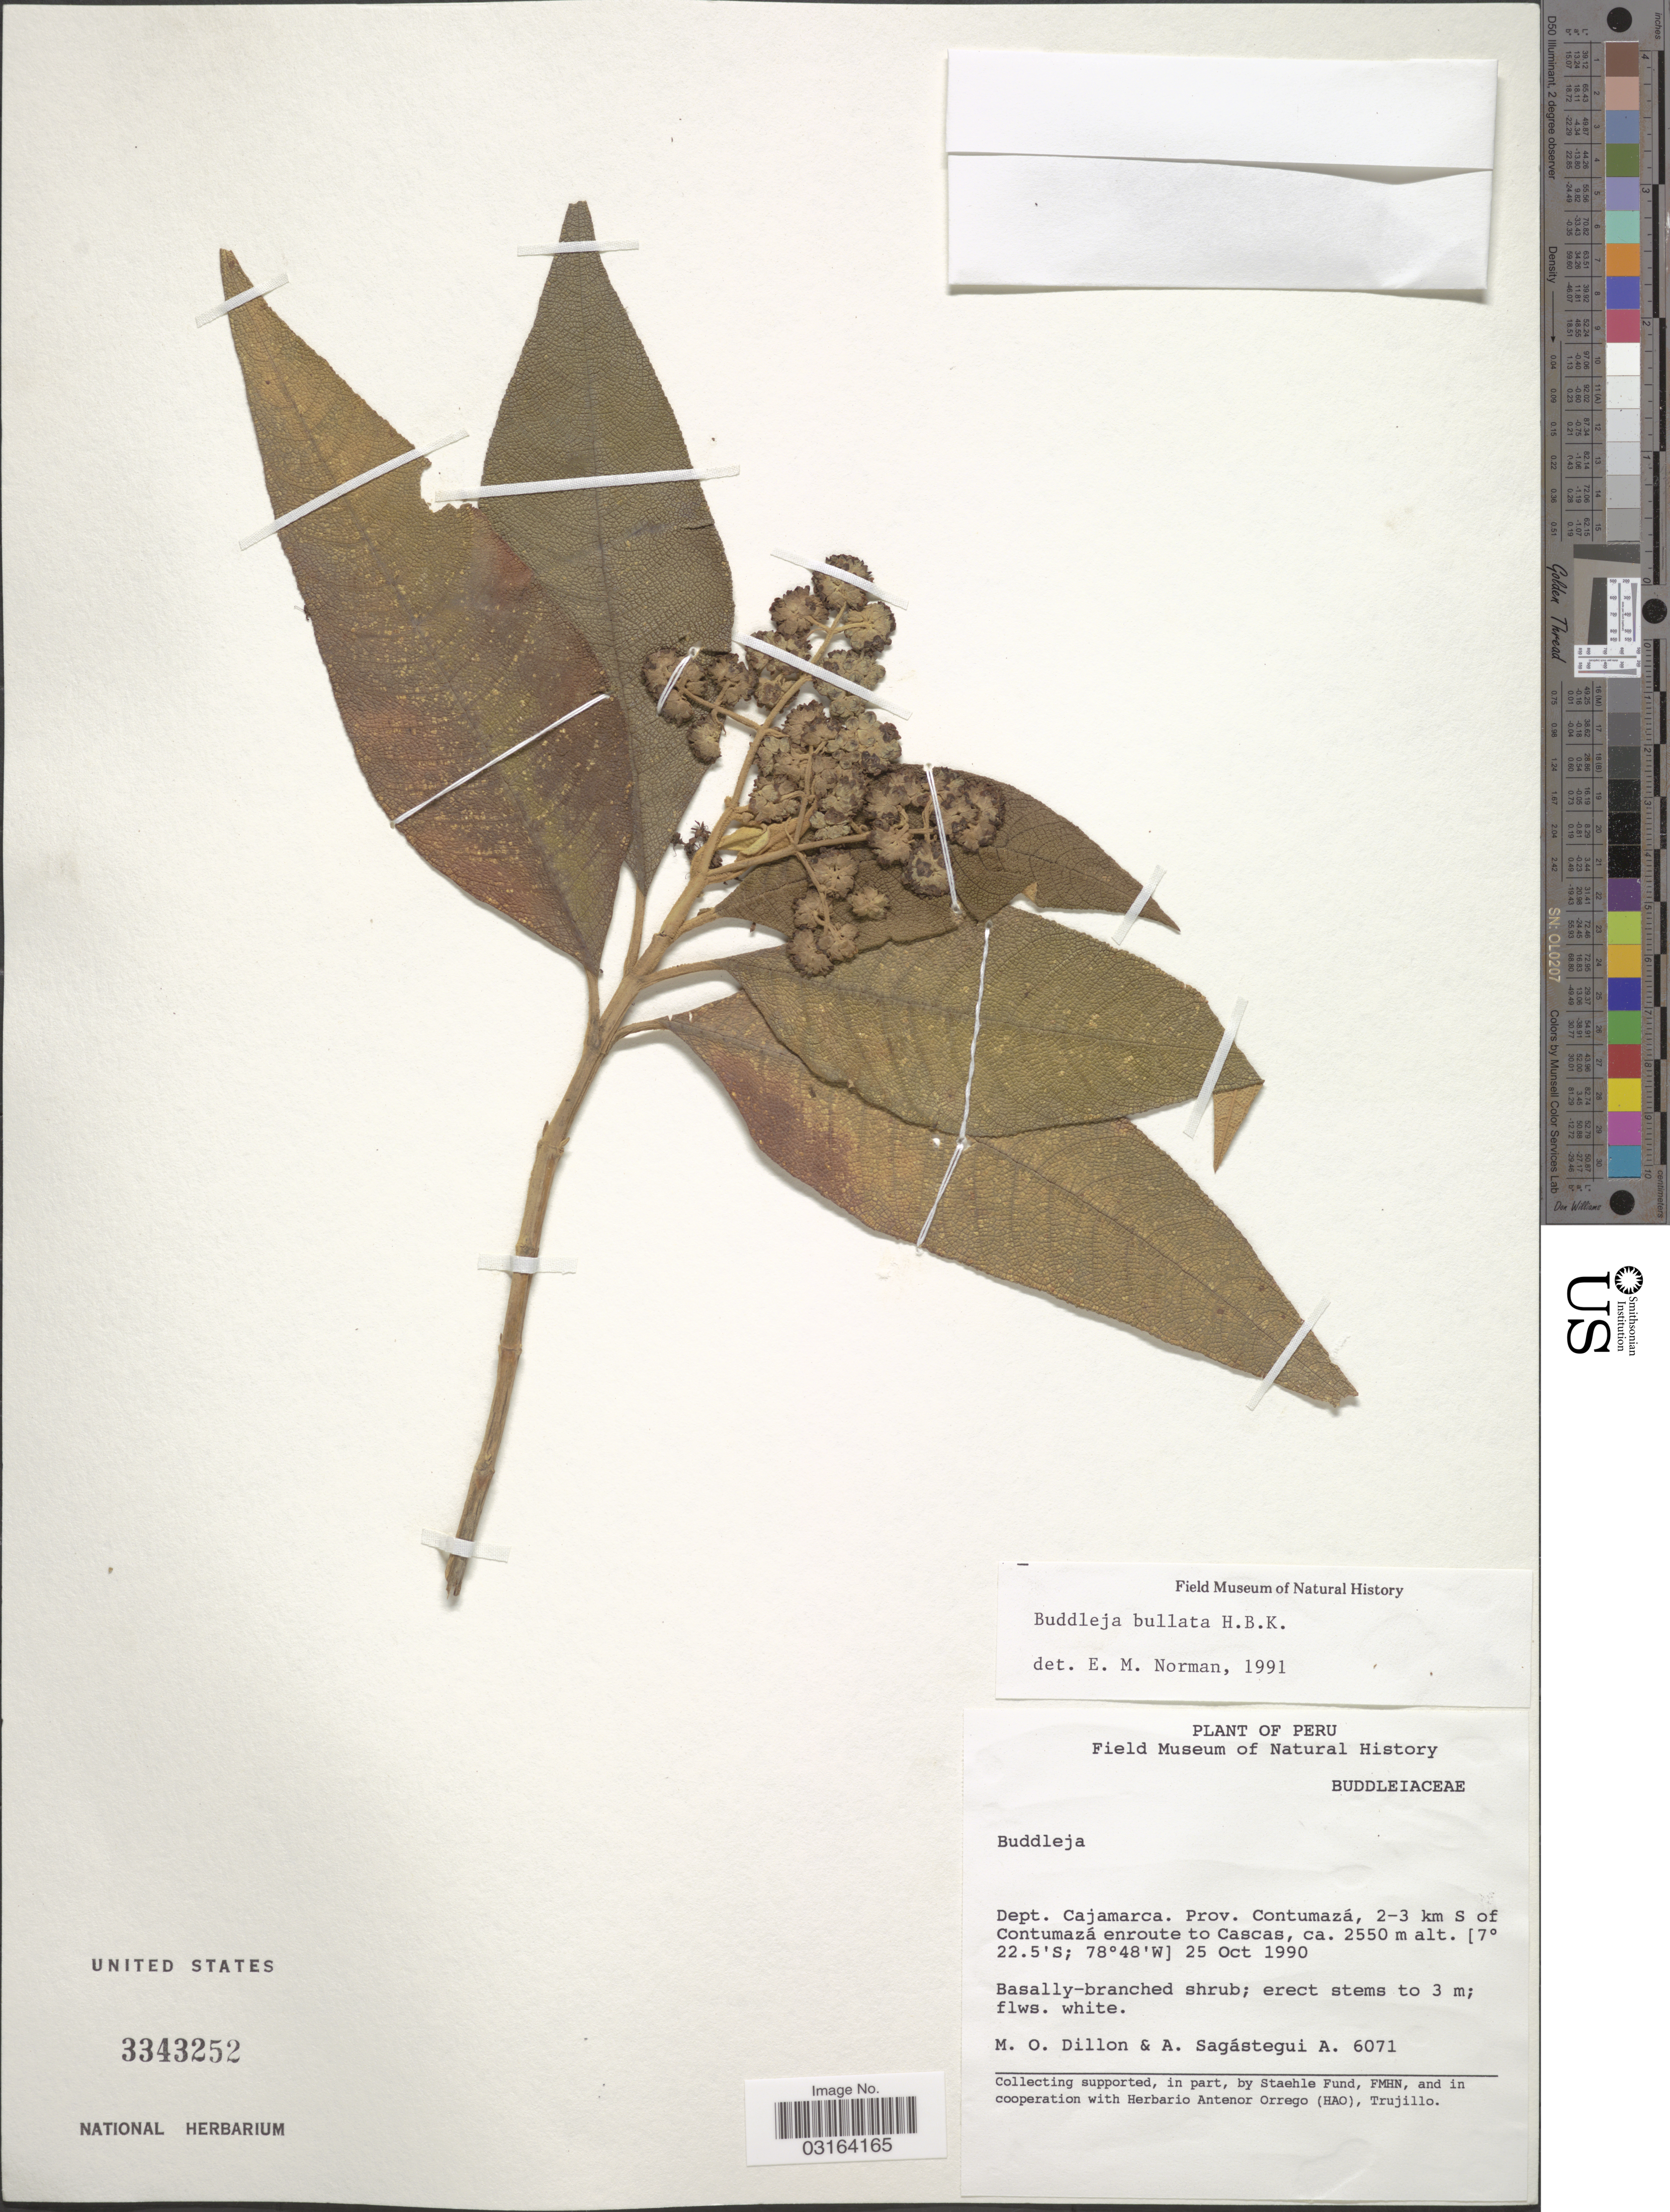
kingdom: Plantae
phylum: Tracheophyta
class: Magnoliopsida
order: Lamiales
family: Scrophulariaceae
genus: Buddleja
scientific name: Buddleja bullata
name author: Kunth in Humb. & et al.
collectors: M. O. Dillon & A. Sagástegui A.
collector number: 6071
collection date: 1990-10-25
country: Peru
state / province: Cajamarca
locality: Dept. Cajamarca. Prov. Contumazá, 2-3 km S of Contumazá, 2-3 km S of Contumazá enroute to Cascas.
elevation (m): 2550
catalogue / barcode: US 3343252